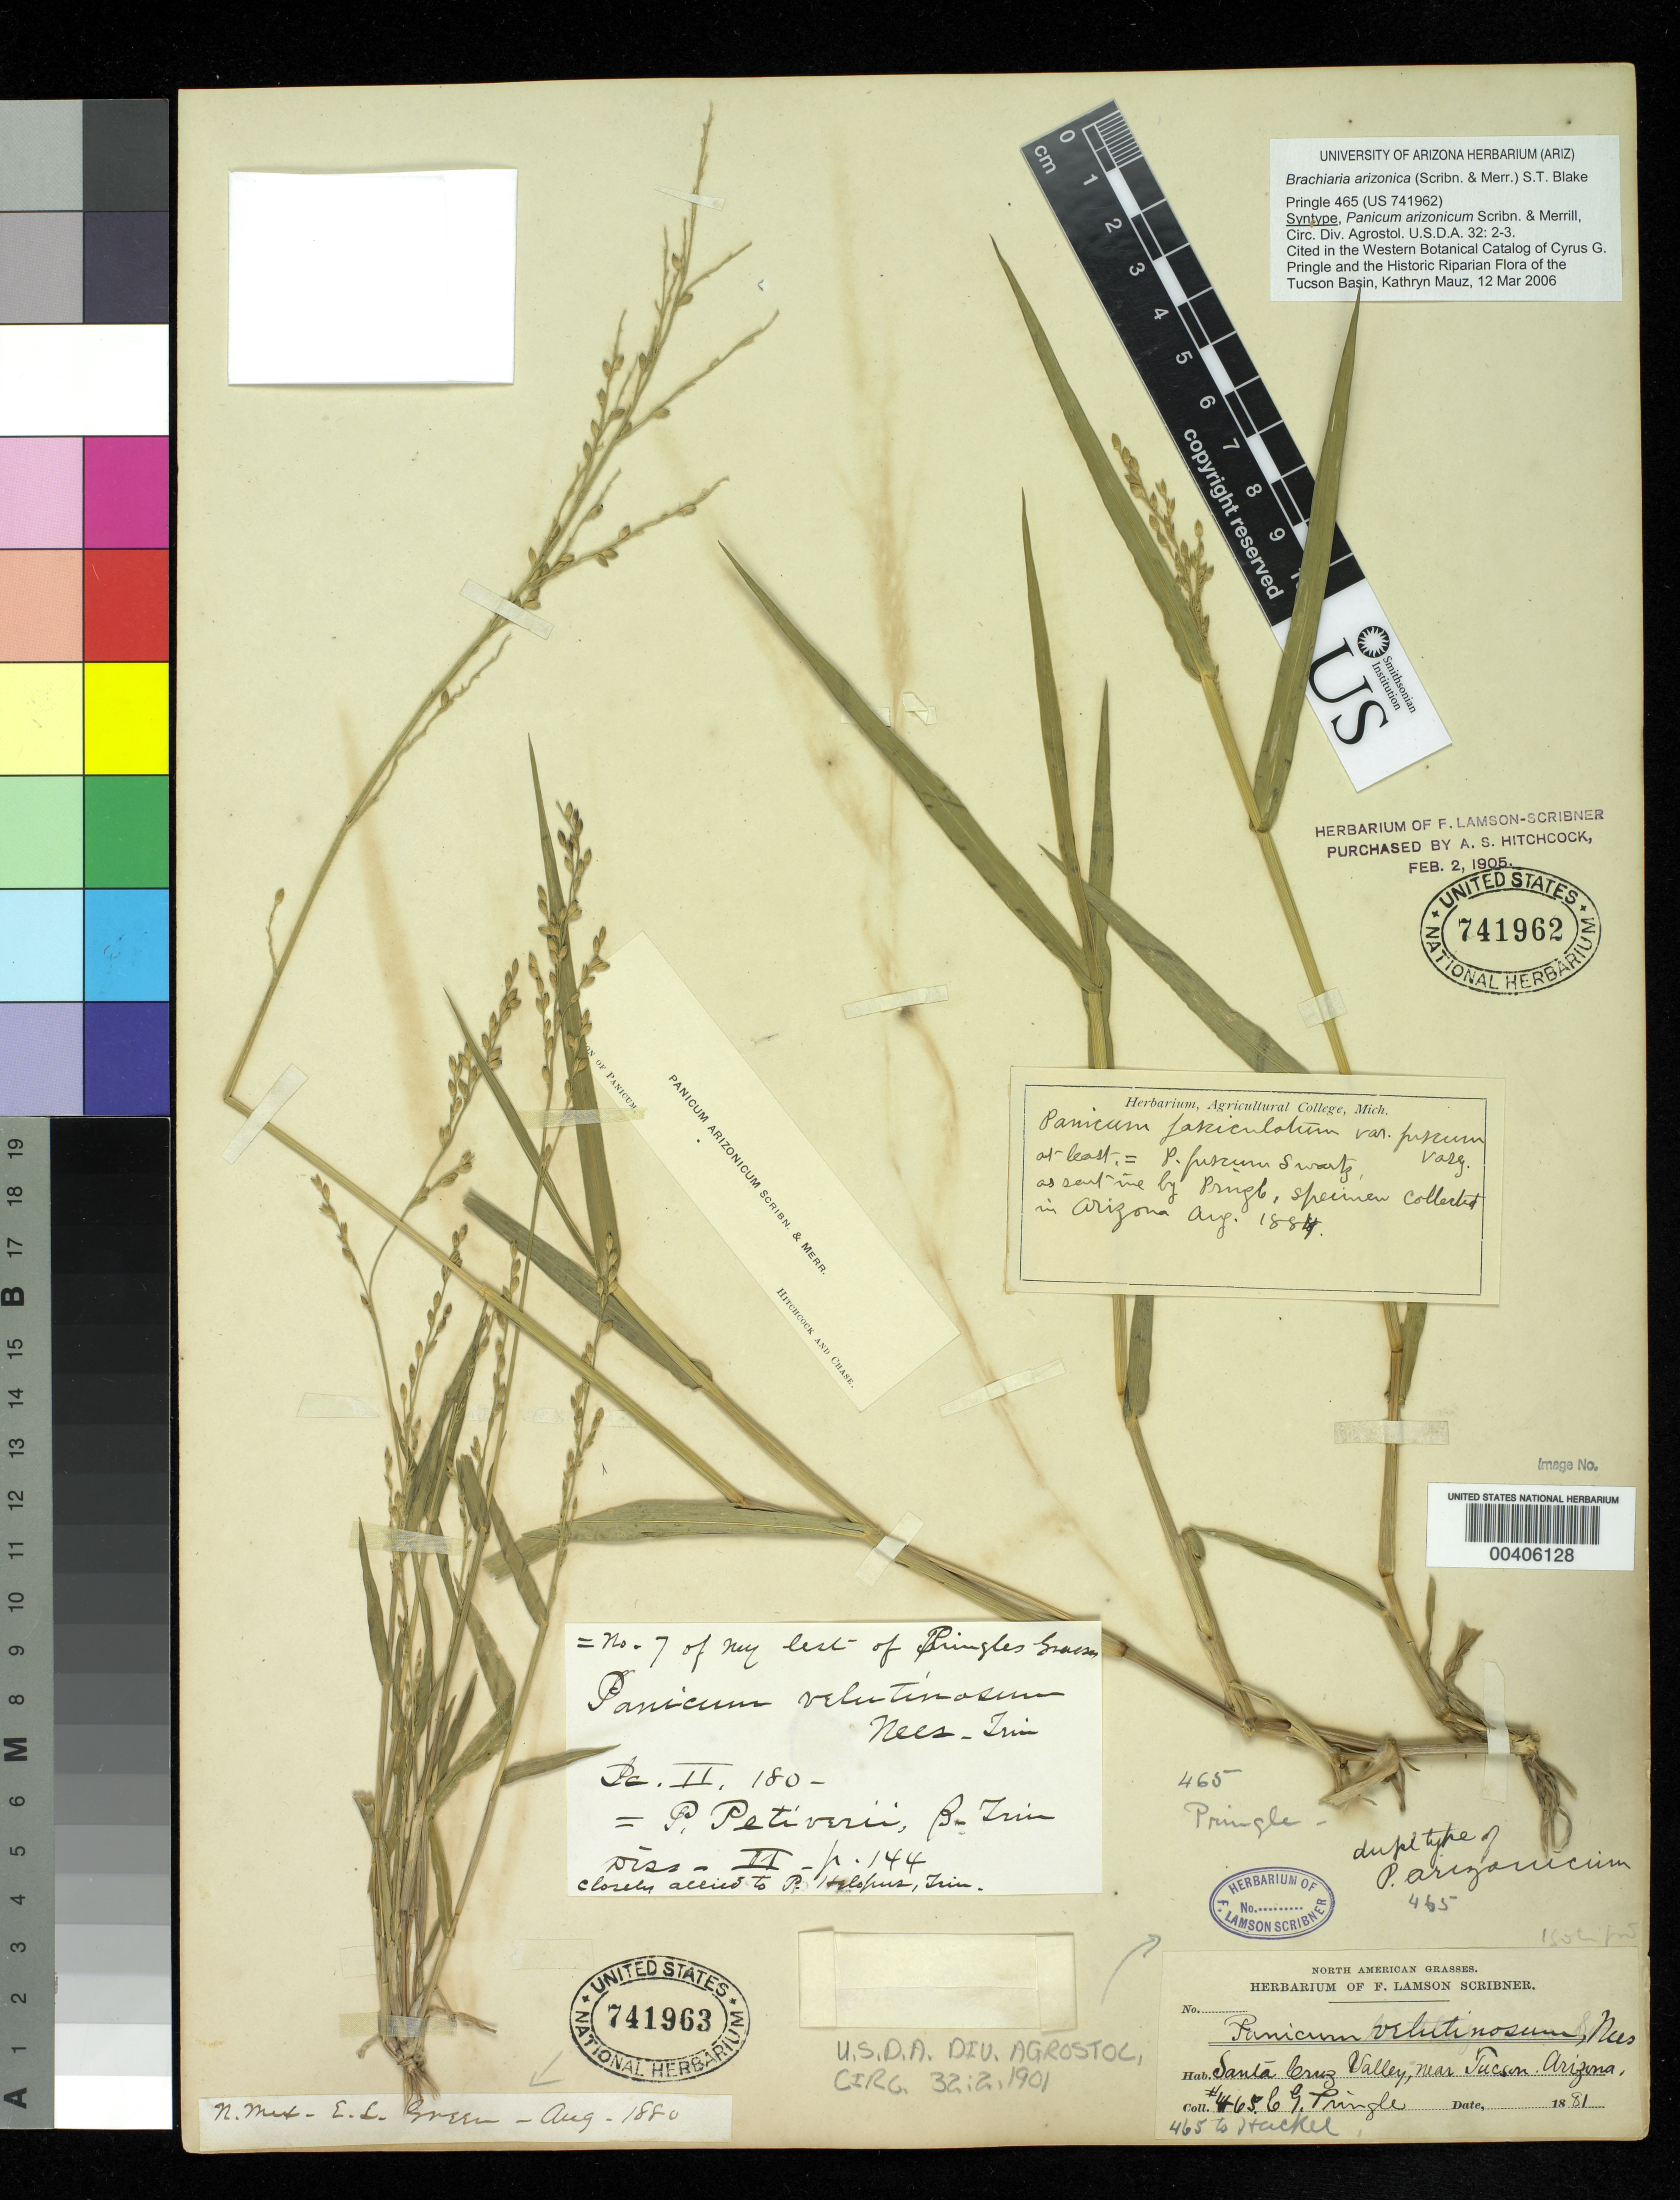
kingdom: Plantae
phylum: Tracheophyta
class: Liliopsida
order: Poales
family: Poaceae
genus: Panicum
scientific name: Panicum arizonicum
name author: Scribn. & Merr.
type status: Original Material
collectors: C. G. Pringle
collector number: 465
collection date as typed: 1881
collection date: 1881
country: United States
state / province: Arizona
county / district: Pima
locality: Santa Cruz Valley, near Tucson.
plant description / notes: Probably original material, but dubiously a duplicate of USNH 80472 (considered here the holotype) and if so, not an isotype; possibly to be considered a syntype (see discussion by Mauz 2011, who lectotypified this name, possibly superfluously).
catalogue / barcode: US 741962